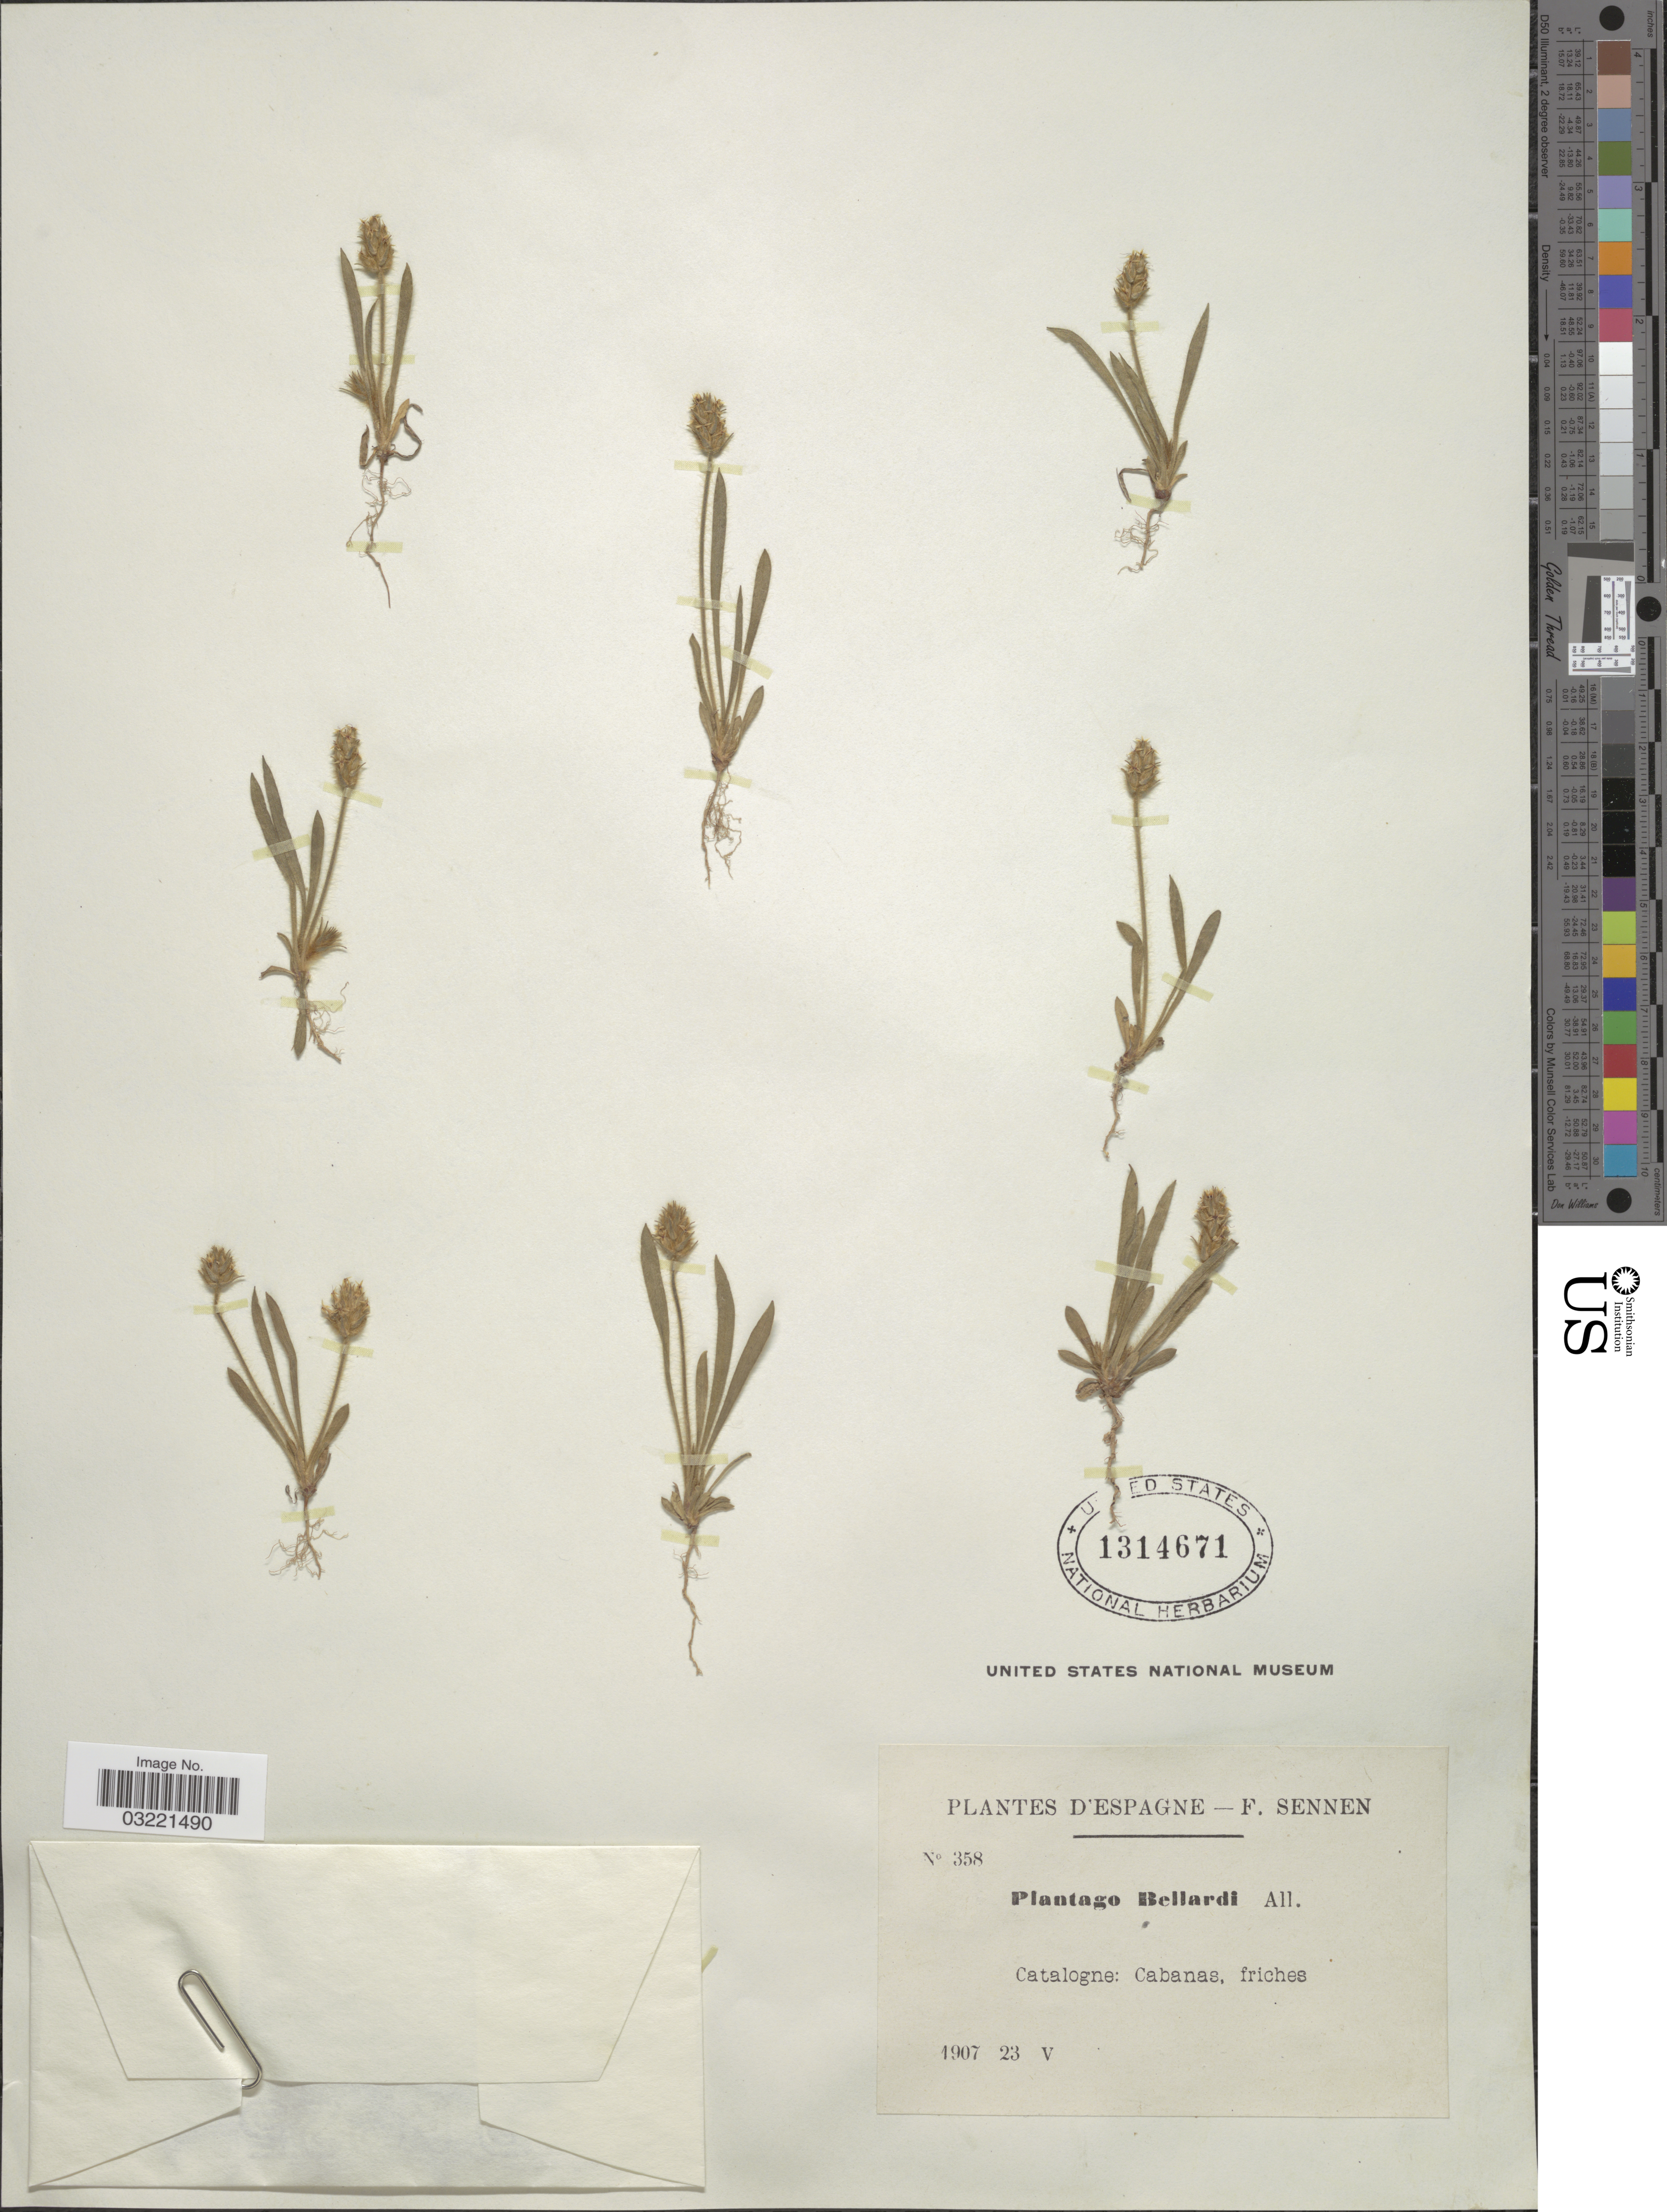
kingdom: Plantae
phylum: Tracheophyta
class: Magnoliopsida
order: Lamiales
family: Plantaginaceae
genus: Plantago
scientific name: Plantago bellardi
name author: All.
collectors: E. Sennen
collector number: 358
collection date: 1907-05-23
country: Spain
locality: Espagne. Catalogne: Cabanas.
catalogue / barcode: US 1314671